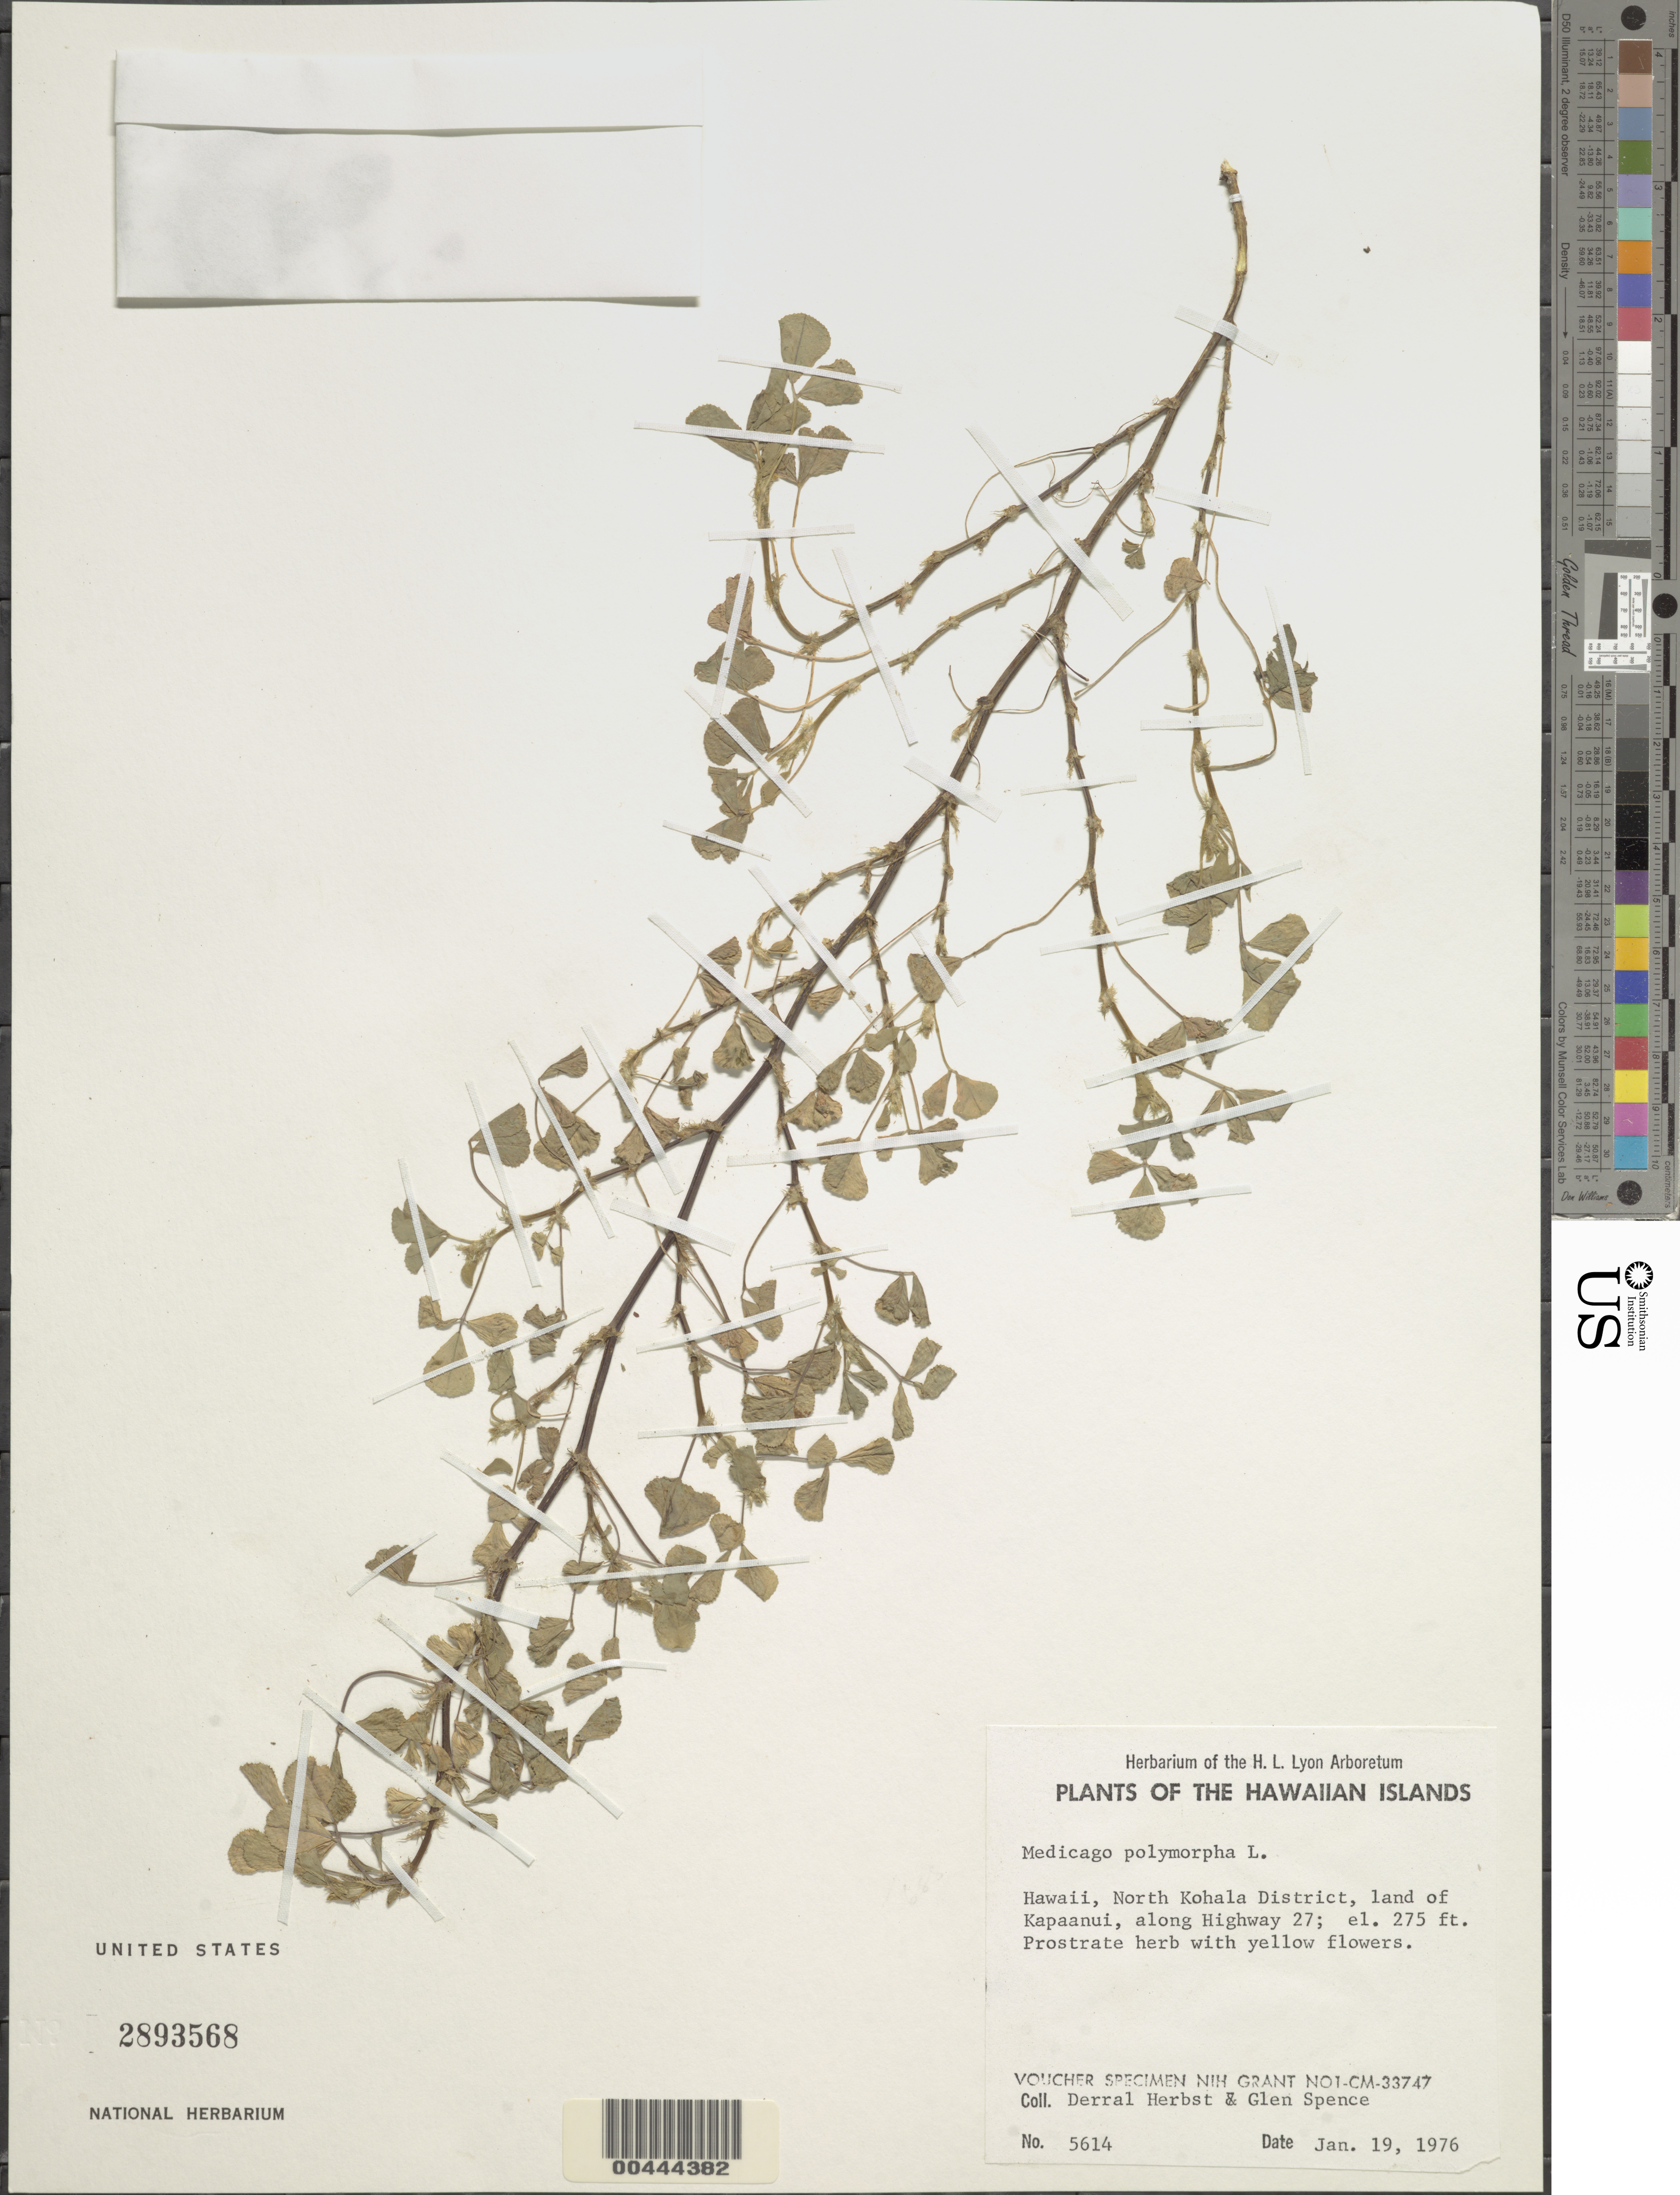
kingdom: Plantae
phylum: Tracheophyta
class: Magnoliopsida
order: Fabales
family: Fabaceae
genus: Medicago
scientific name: Medicago polymorpha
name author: L.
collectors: D. R. Herbst & G. Spence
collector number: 5614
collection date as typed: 19 Jan 1976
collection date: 1976-01-19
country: United States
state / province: Hawaii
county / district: Hawaii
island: Hawaii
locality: North Kohala District, land of Kapaanui, along Highway 27.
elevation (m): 84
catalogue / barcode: US 2893568